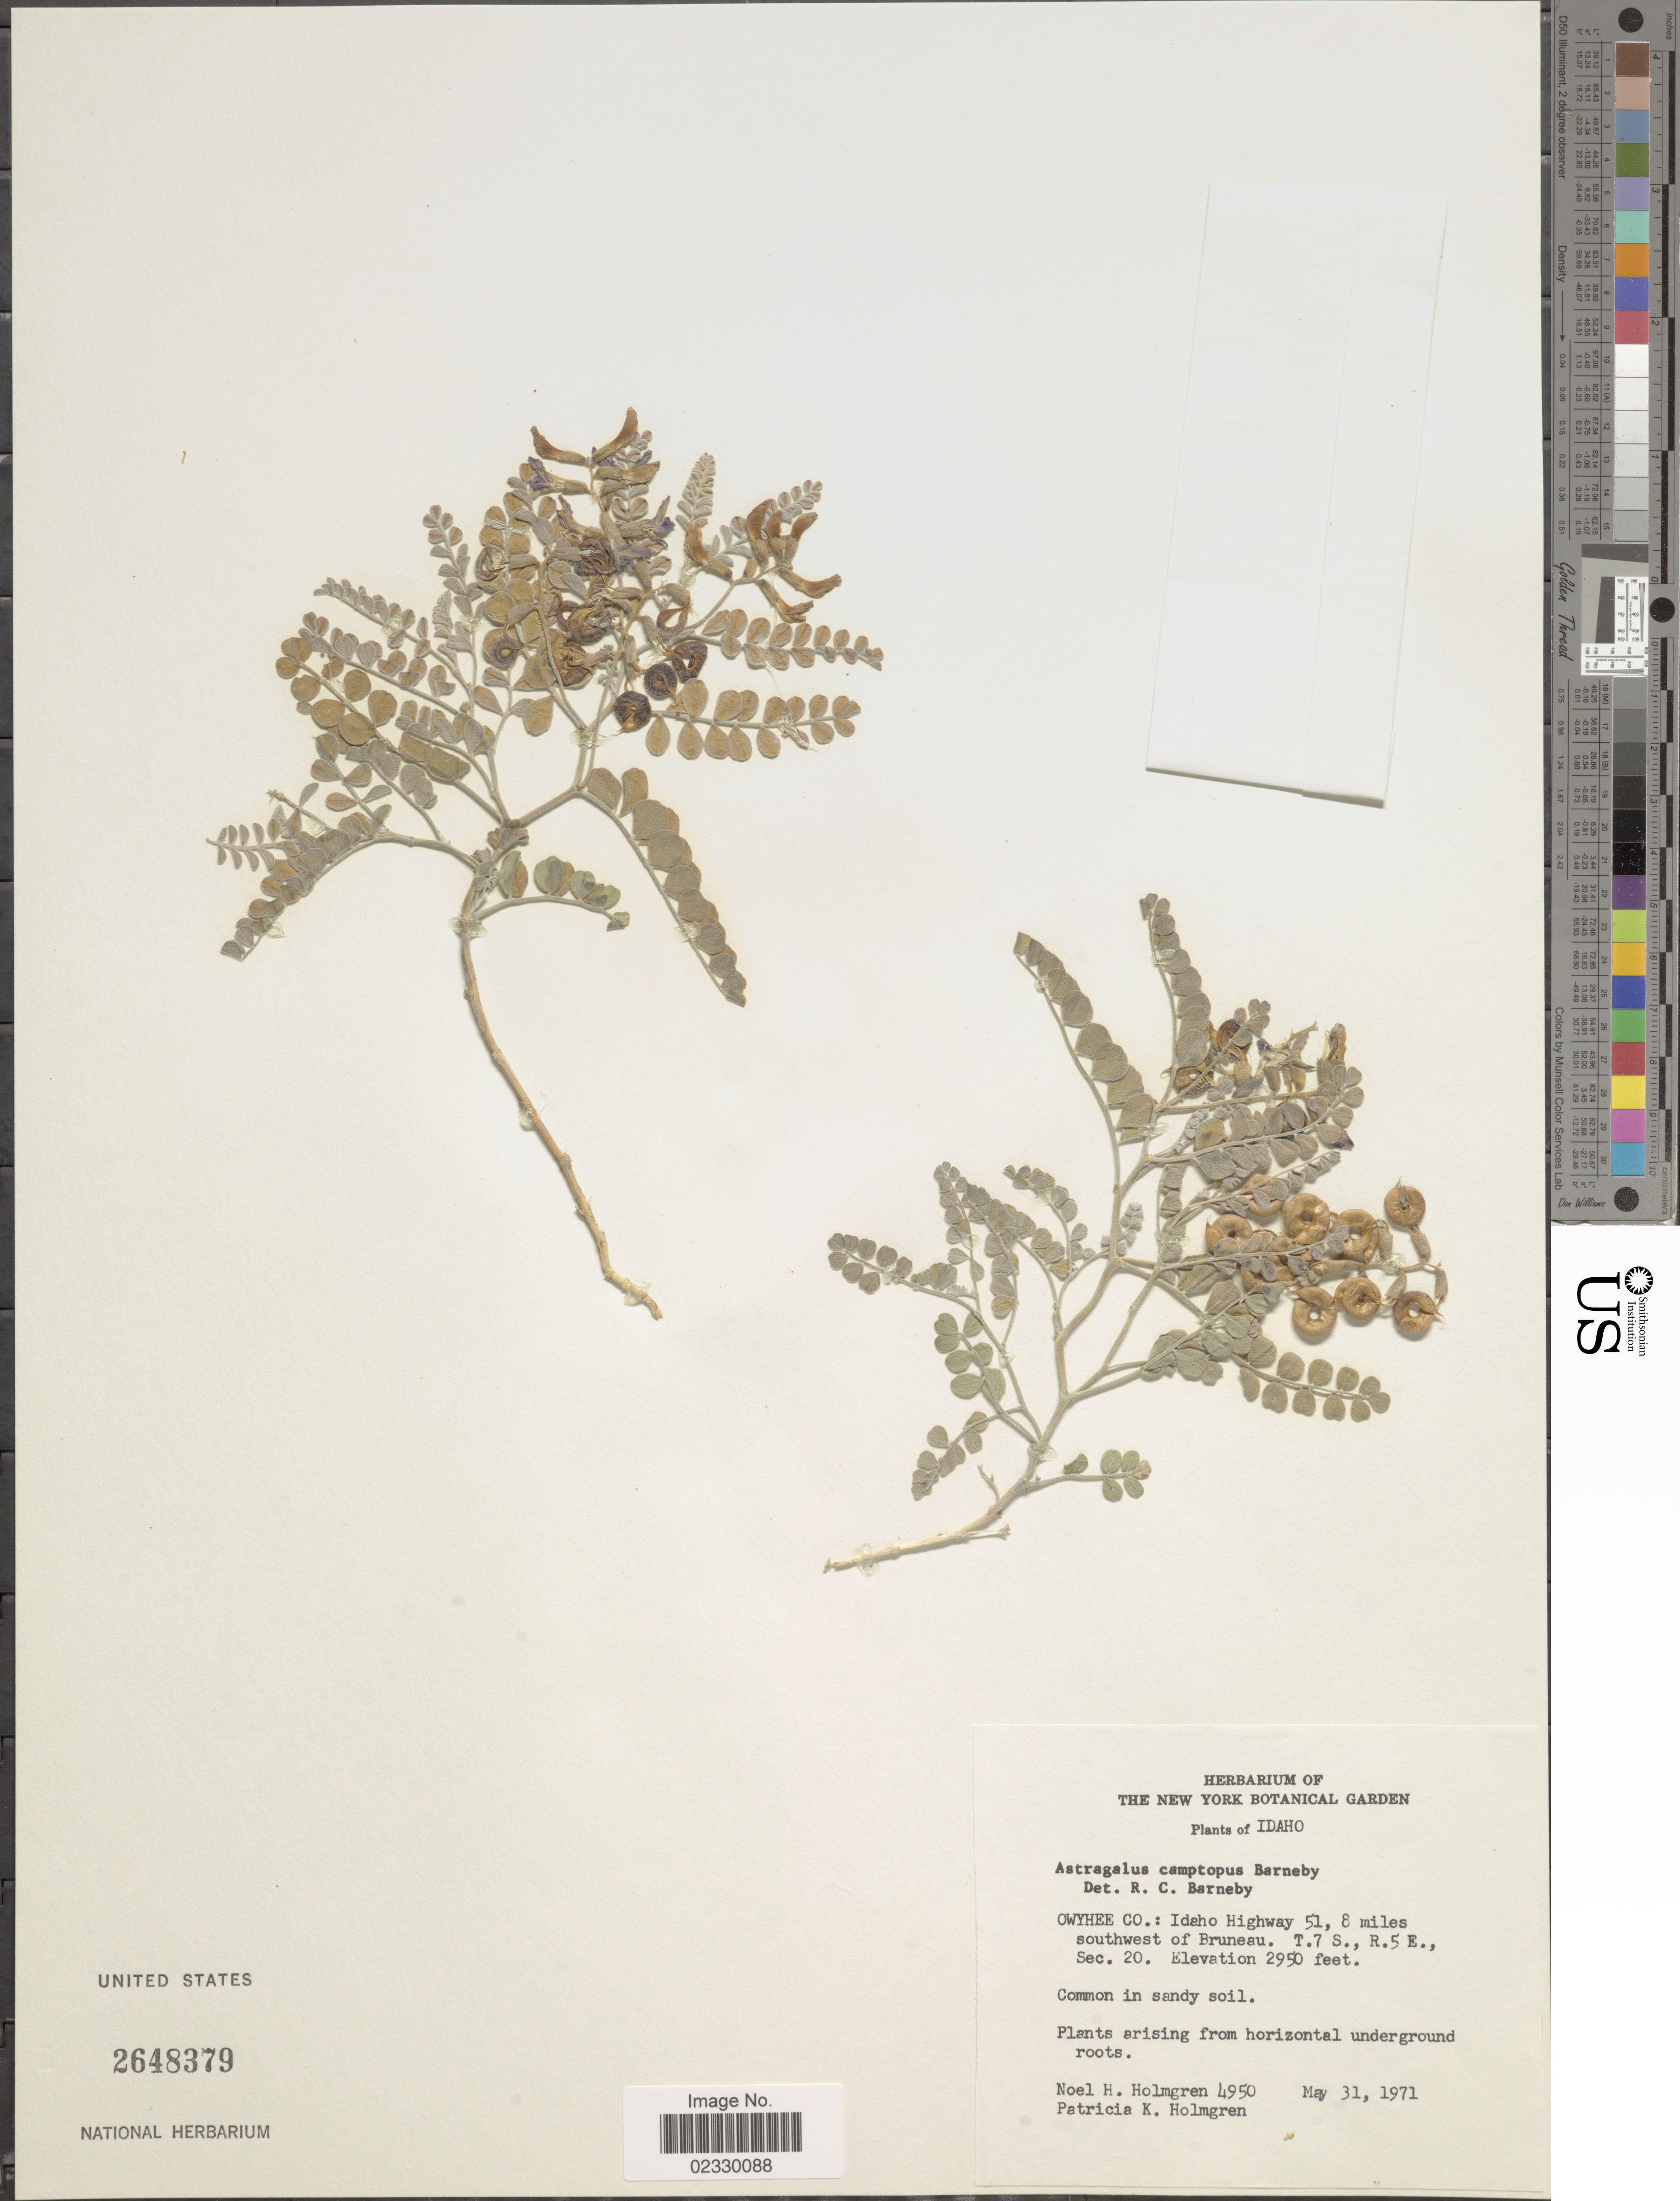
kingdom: Plantae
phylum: Tracheophyta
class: Magnoliopsida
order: Fabales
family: Fabaceae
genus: Astragalus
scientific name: Astragalus camptopus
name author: Barneby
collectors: N. H. Holmgren & P. K. Holmgren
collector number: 4950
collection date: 1971-05-31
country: United States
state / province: Idaho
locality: Owyhee Co: Idaho Highway 51, 8 miles southwest of Bruneau. T 7 S., R.5 E., Sec. 20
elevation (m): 899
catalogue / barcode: US 2648379